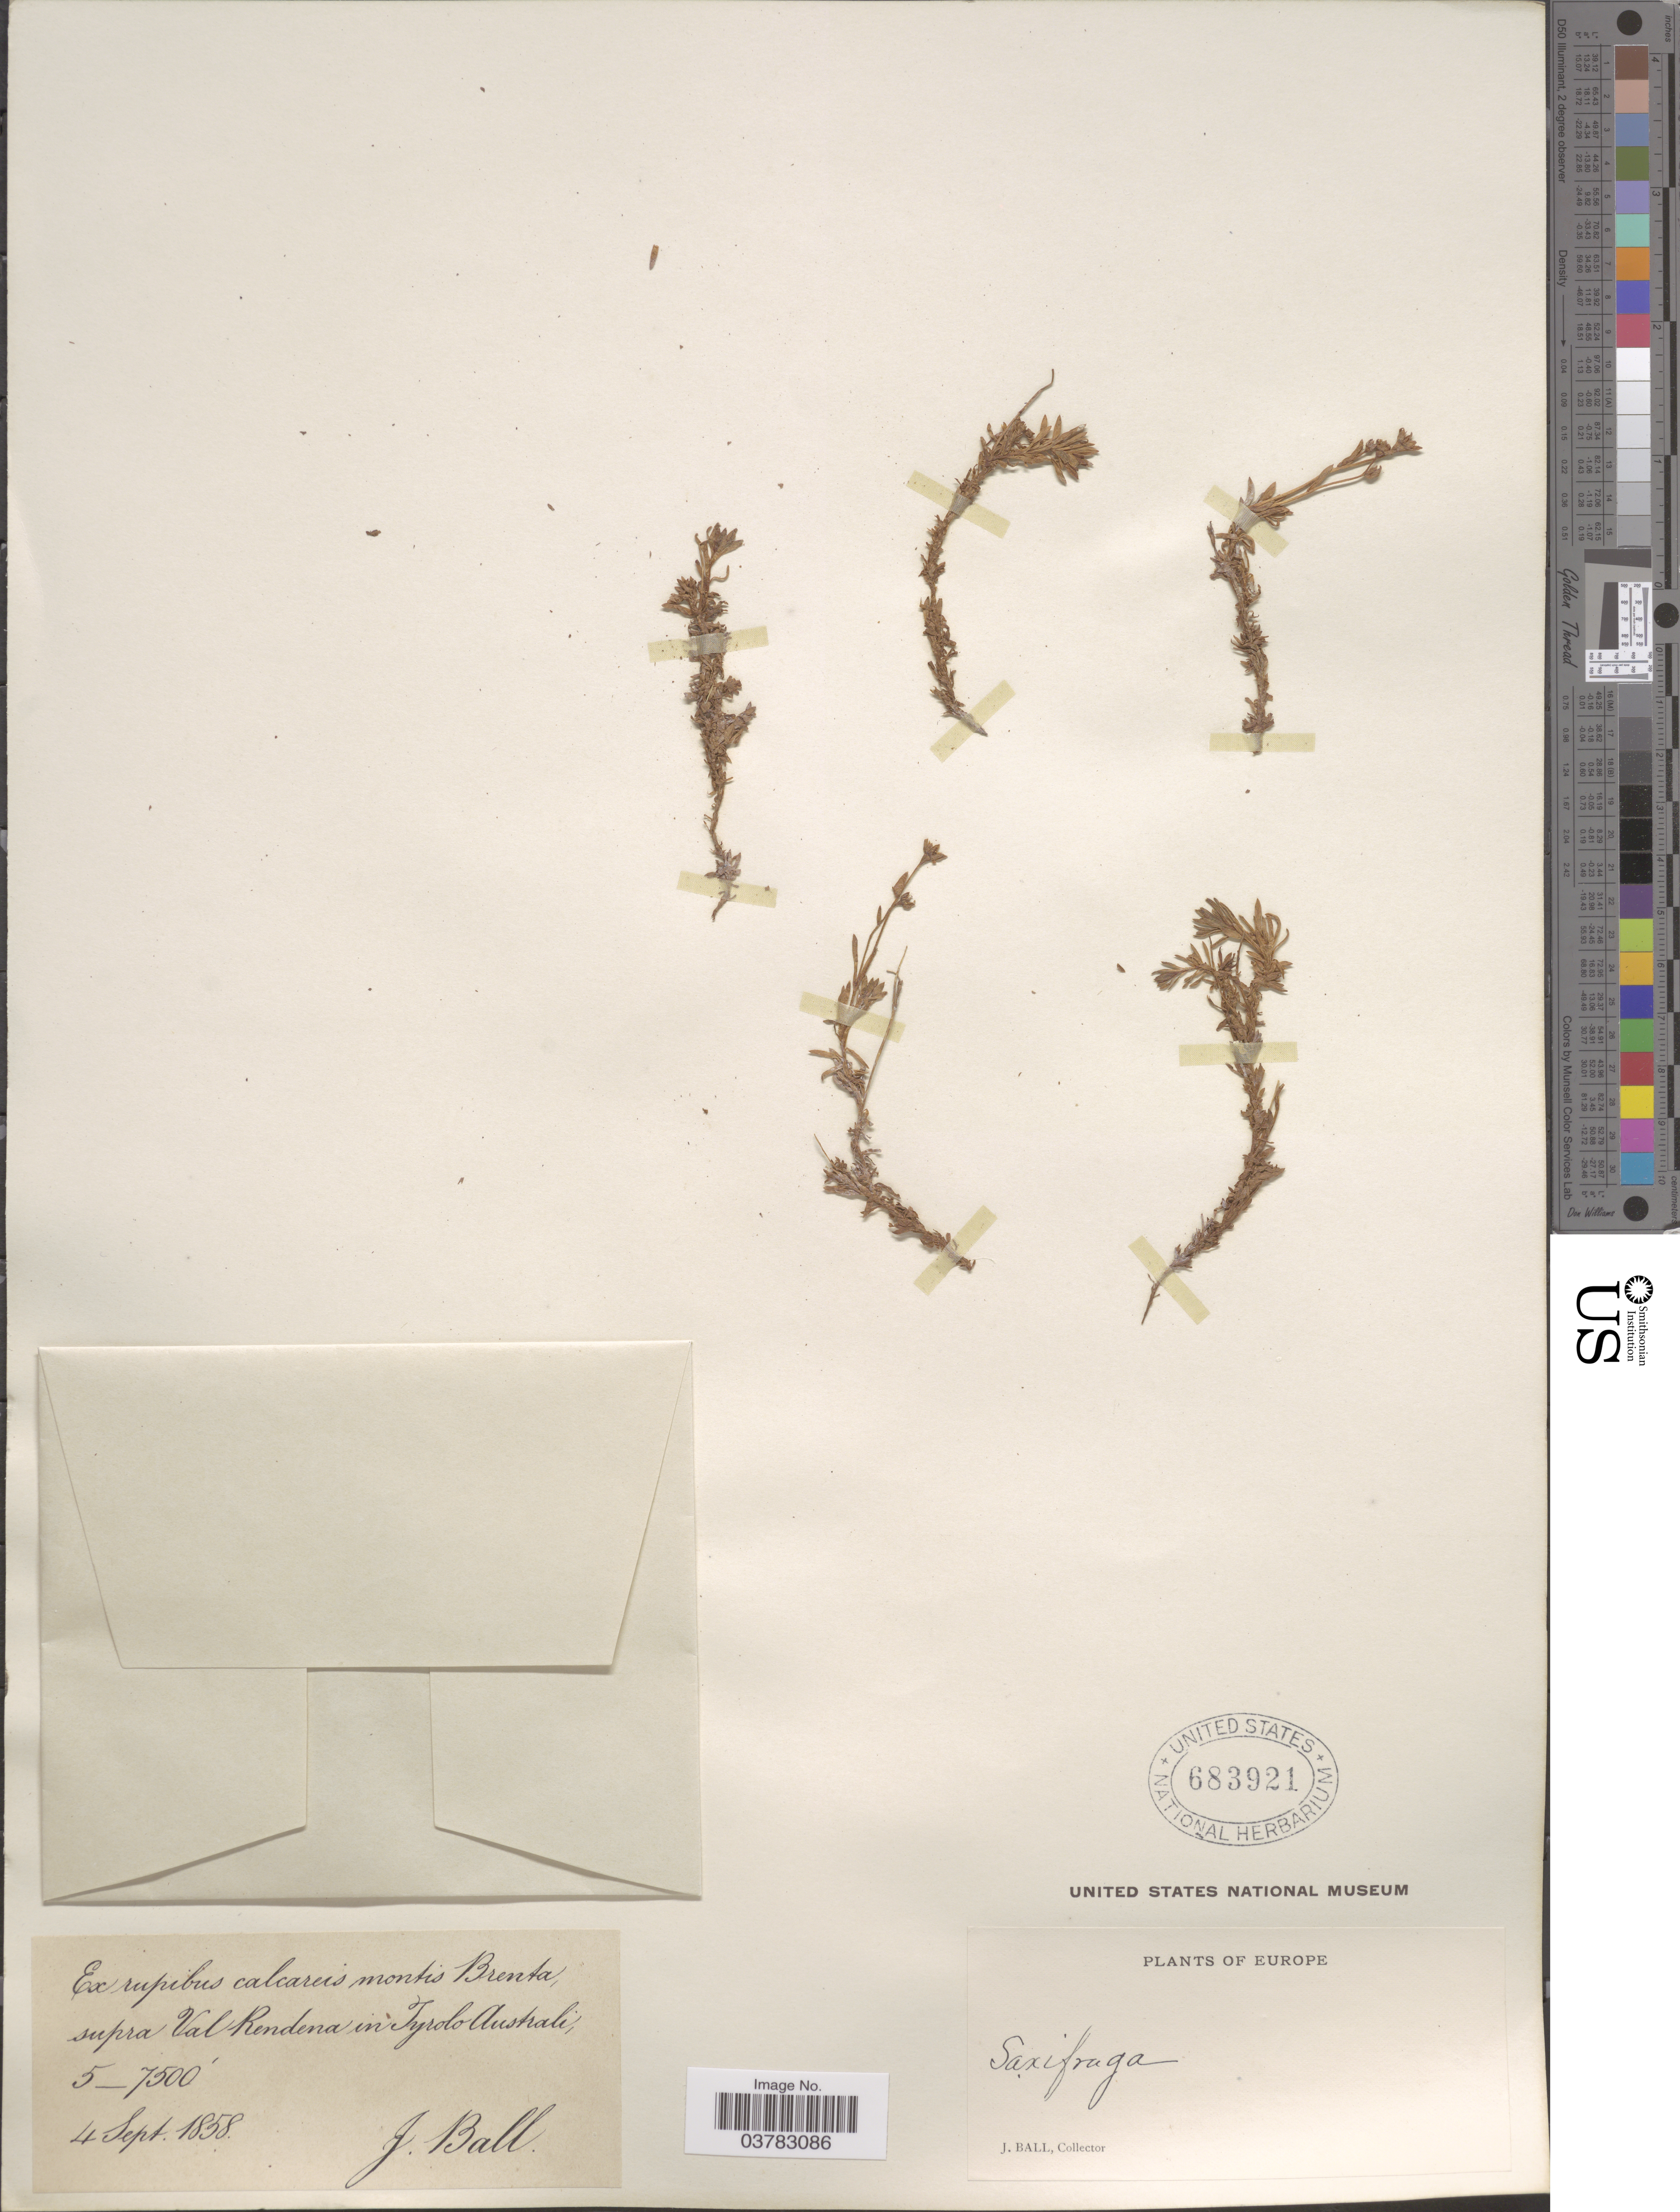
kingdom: Plantae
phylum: Tracheophyta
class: Magnoliopsida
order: Saxifragales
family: Saxifragaceae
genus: Saxifraga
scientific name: Saxifraga sp.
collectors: J. Ball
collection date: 1858-09-04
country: Italy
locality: Ex rupibus calcareis montis Brenta, supra Val Rendena in Tyrolo Australi. Europe.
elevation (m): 1524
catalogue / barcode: US 683921